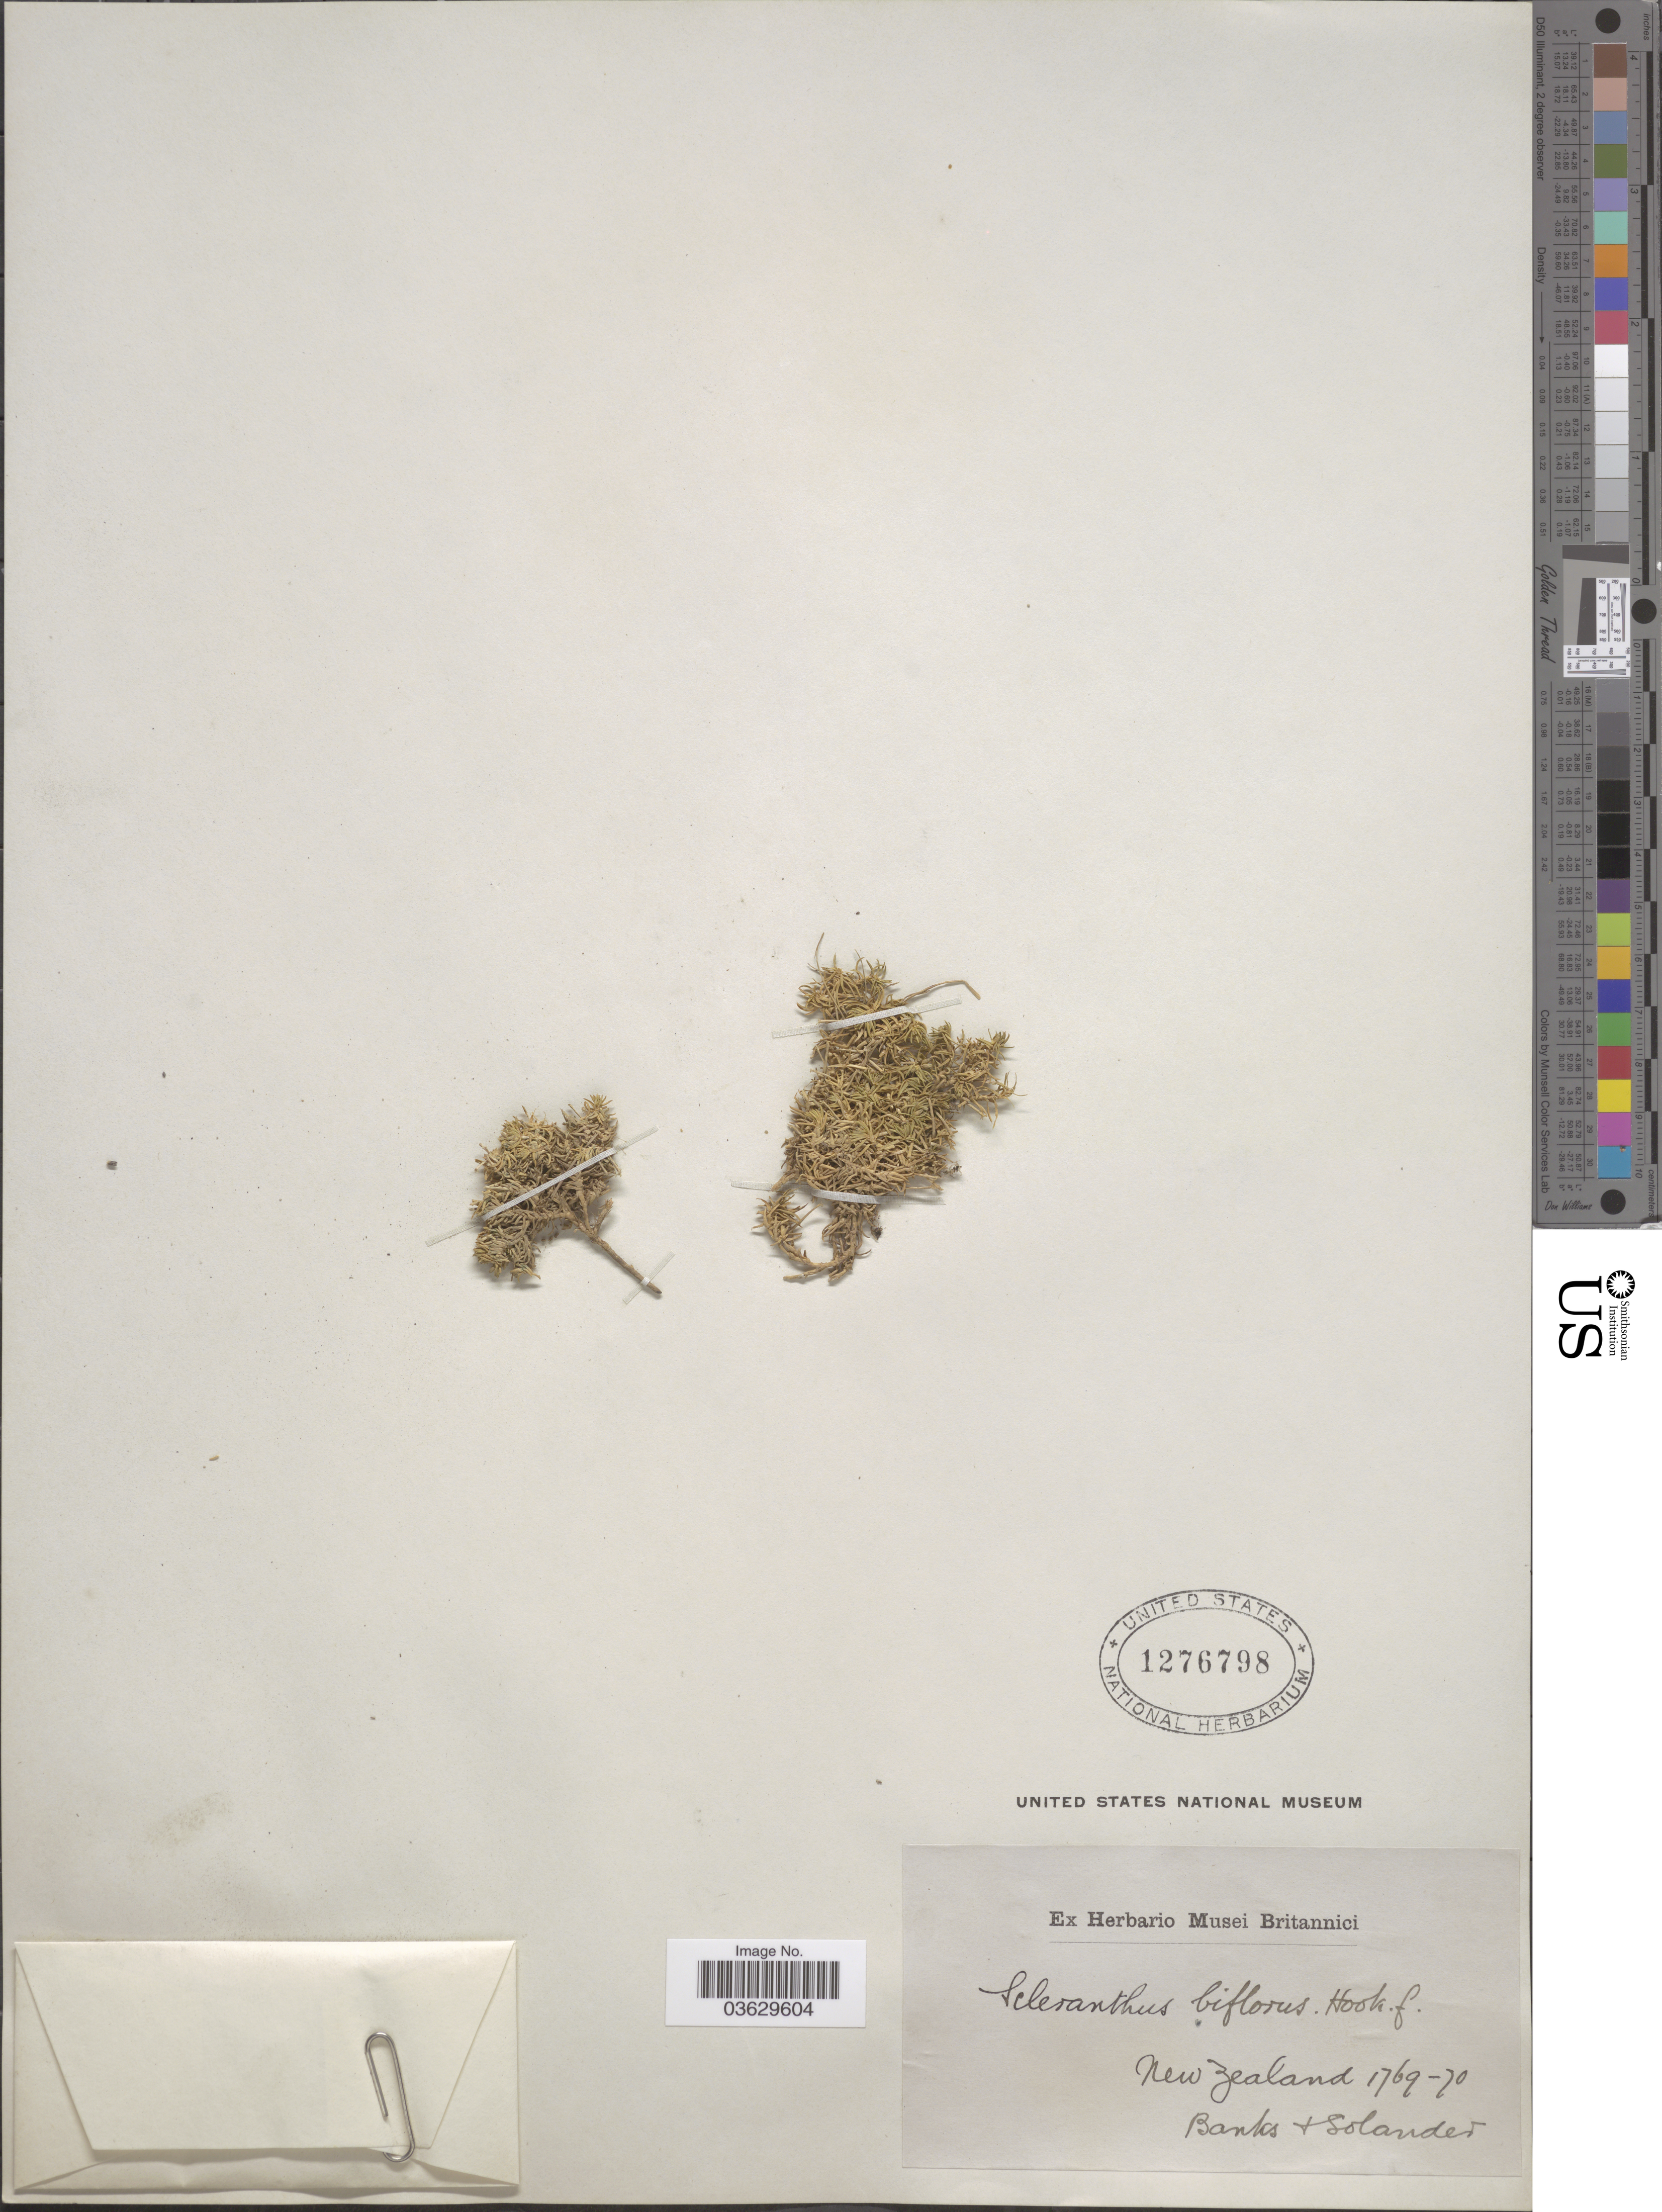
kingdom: Plantae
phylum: Tracheophyta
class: Magnoliopsida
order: Caryophyllales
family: Caryophyllaceae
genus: Scleranthus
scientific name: Scleranthus biflorus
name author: Hook. f.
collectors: -- Banks & -- Solander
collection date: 1769/1770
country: New Zealand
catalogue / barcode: US 1276798